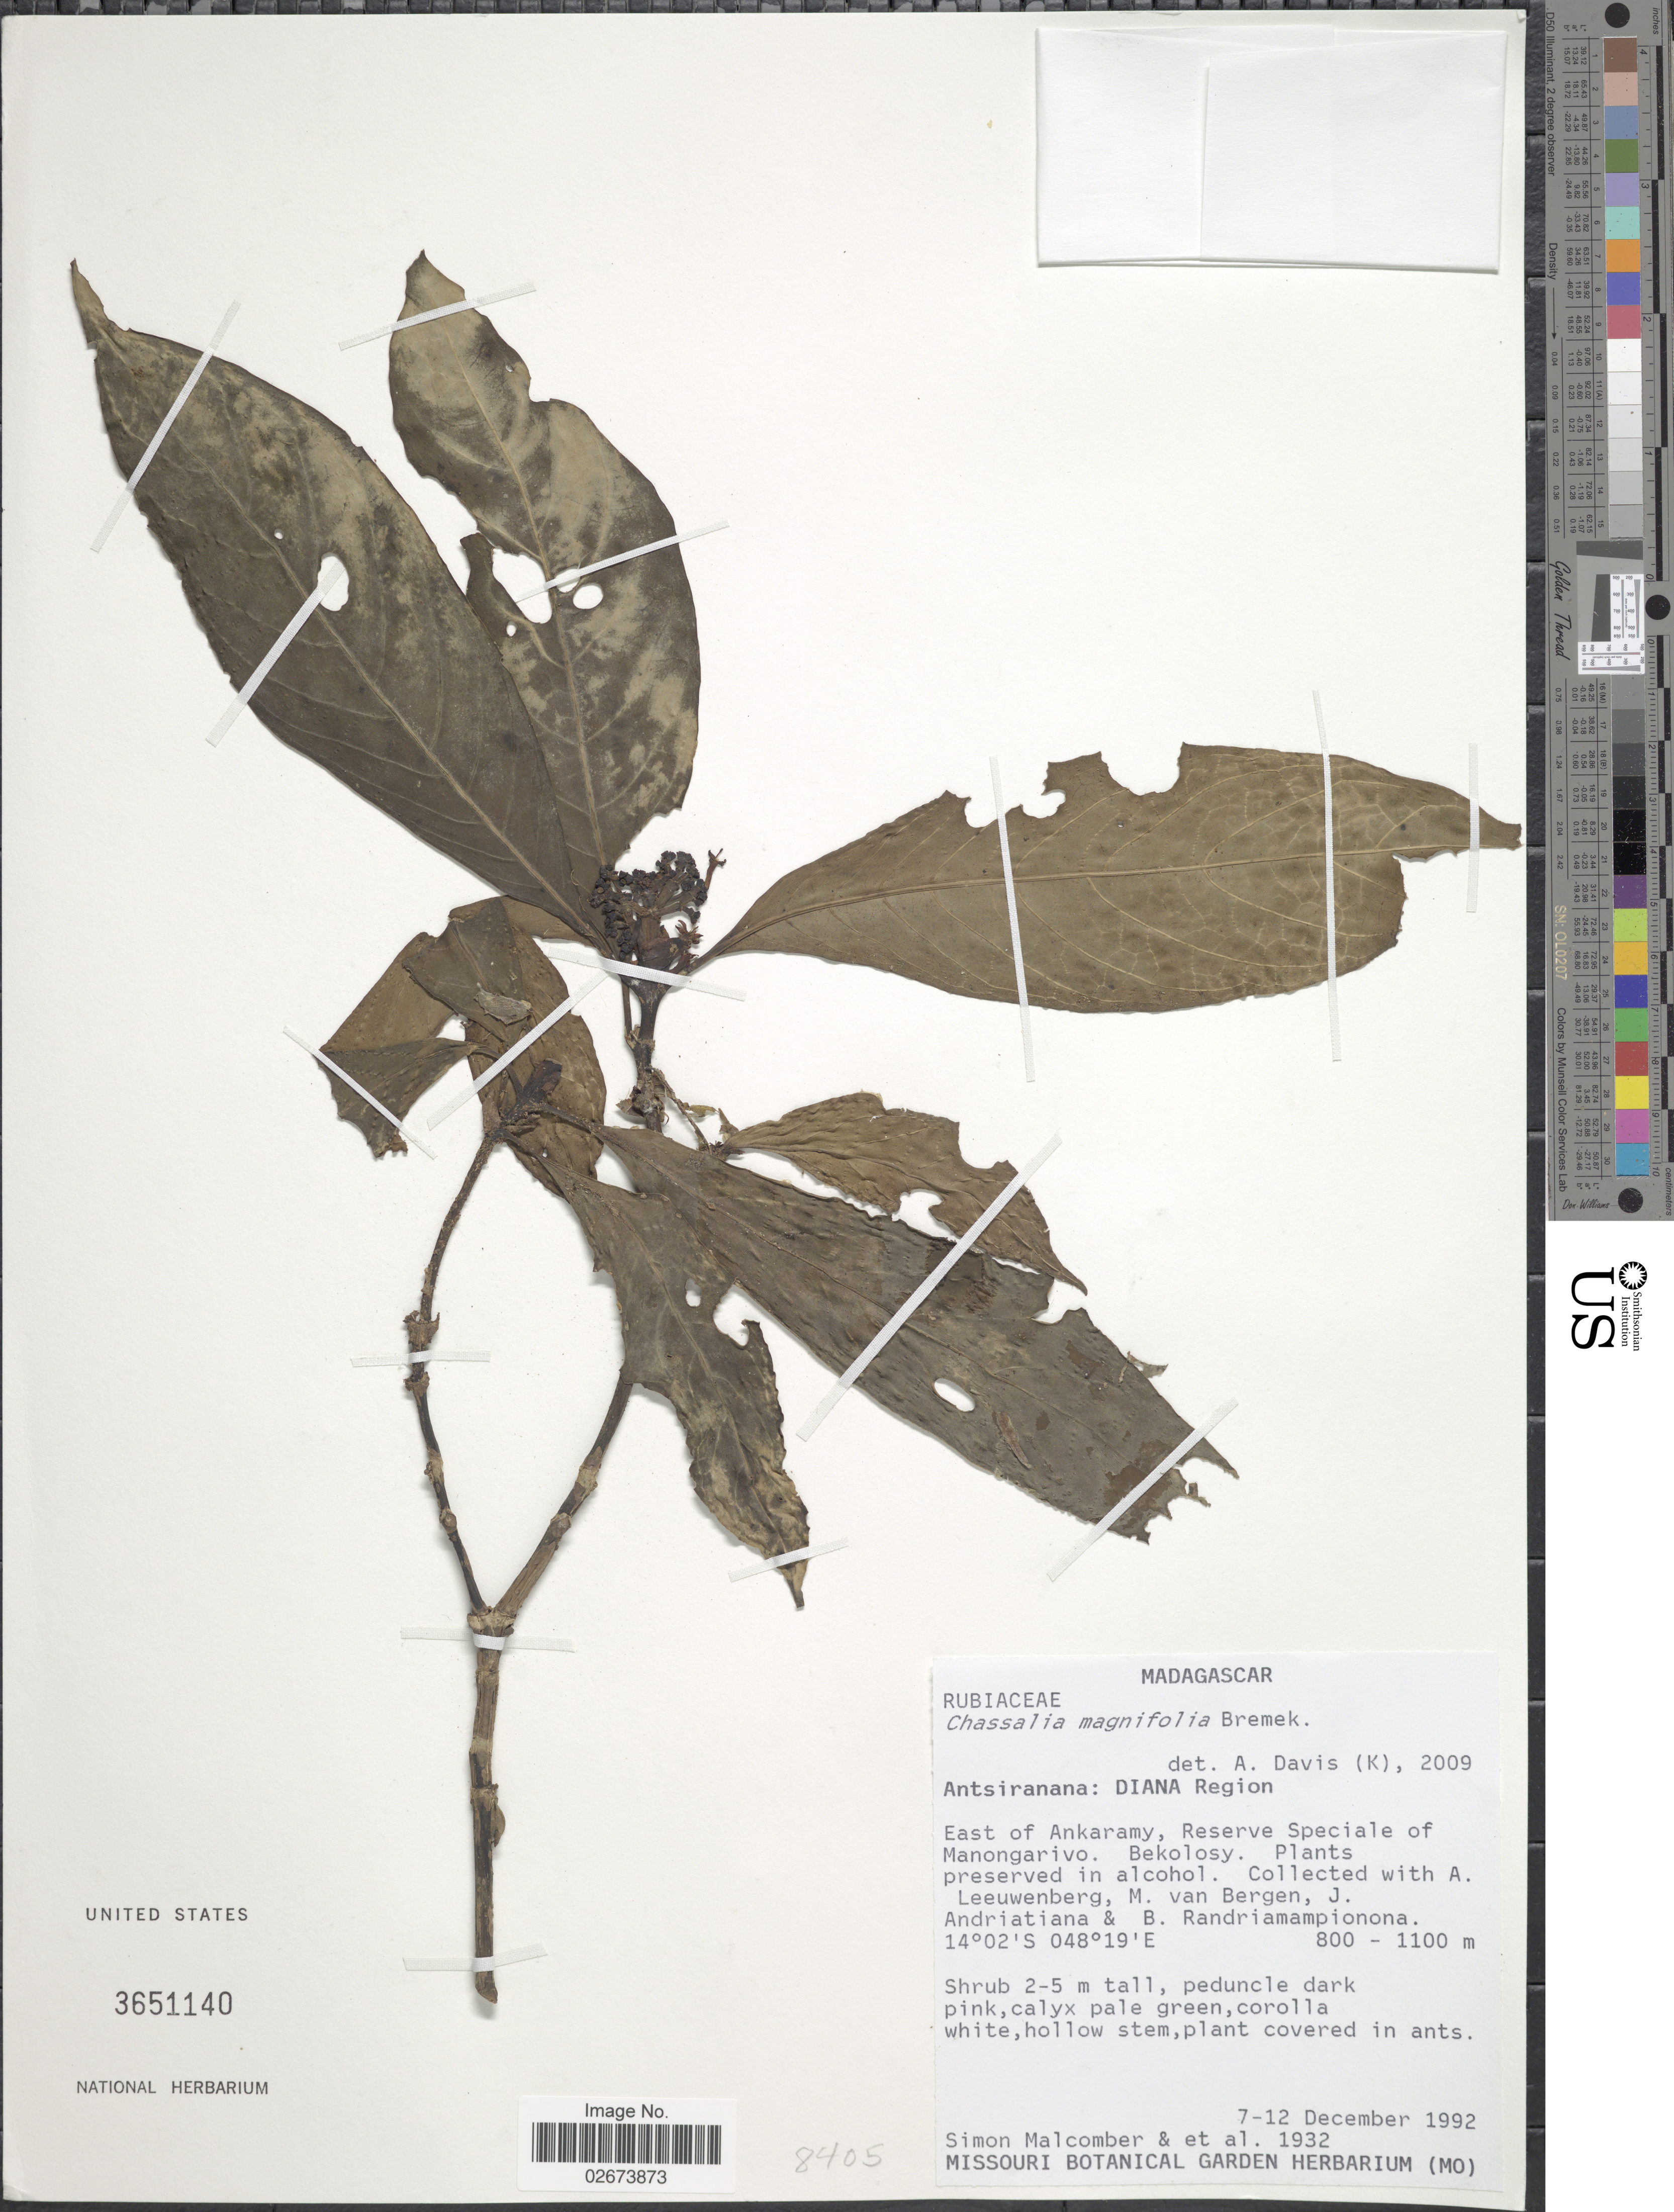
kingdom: Plantae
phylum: Tracheophyta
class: Magnoliopsida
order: Gentianales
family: Rubiaceae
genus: Chassalia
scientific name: Chassalia magnifolia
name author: Bremek.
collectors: S. T. Malcomber, A. Leeuwenberg, M. van Bergen, J. Andriatiana & B. Randriamampionona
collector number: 1932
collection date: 1992-12-07/1992-12-12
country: Madagascar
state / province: Diana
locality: Diana region, East of Ankaramy, Reserve Speciale of Manongarivo, Bekolosy.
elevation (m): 800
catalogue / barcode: US 3651140